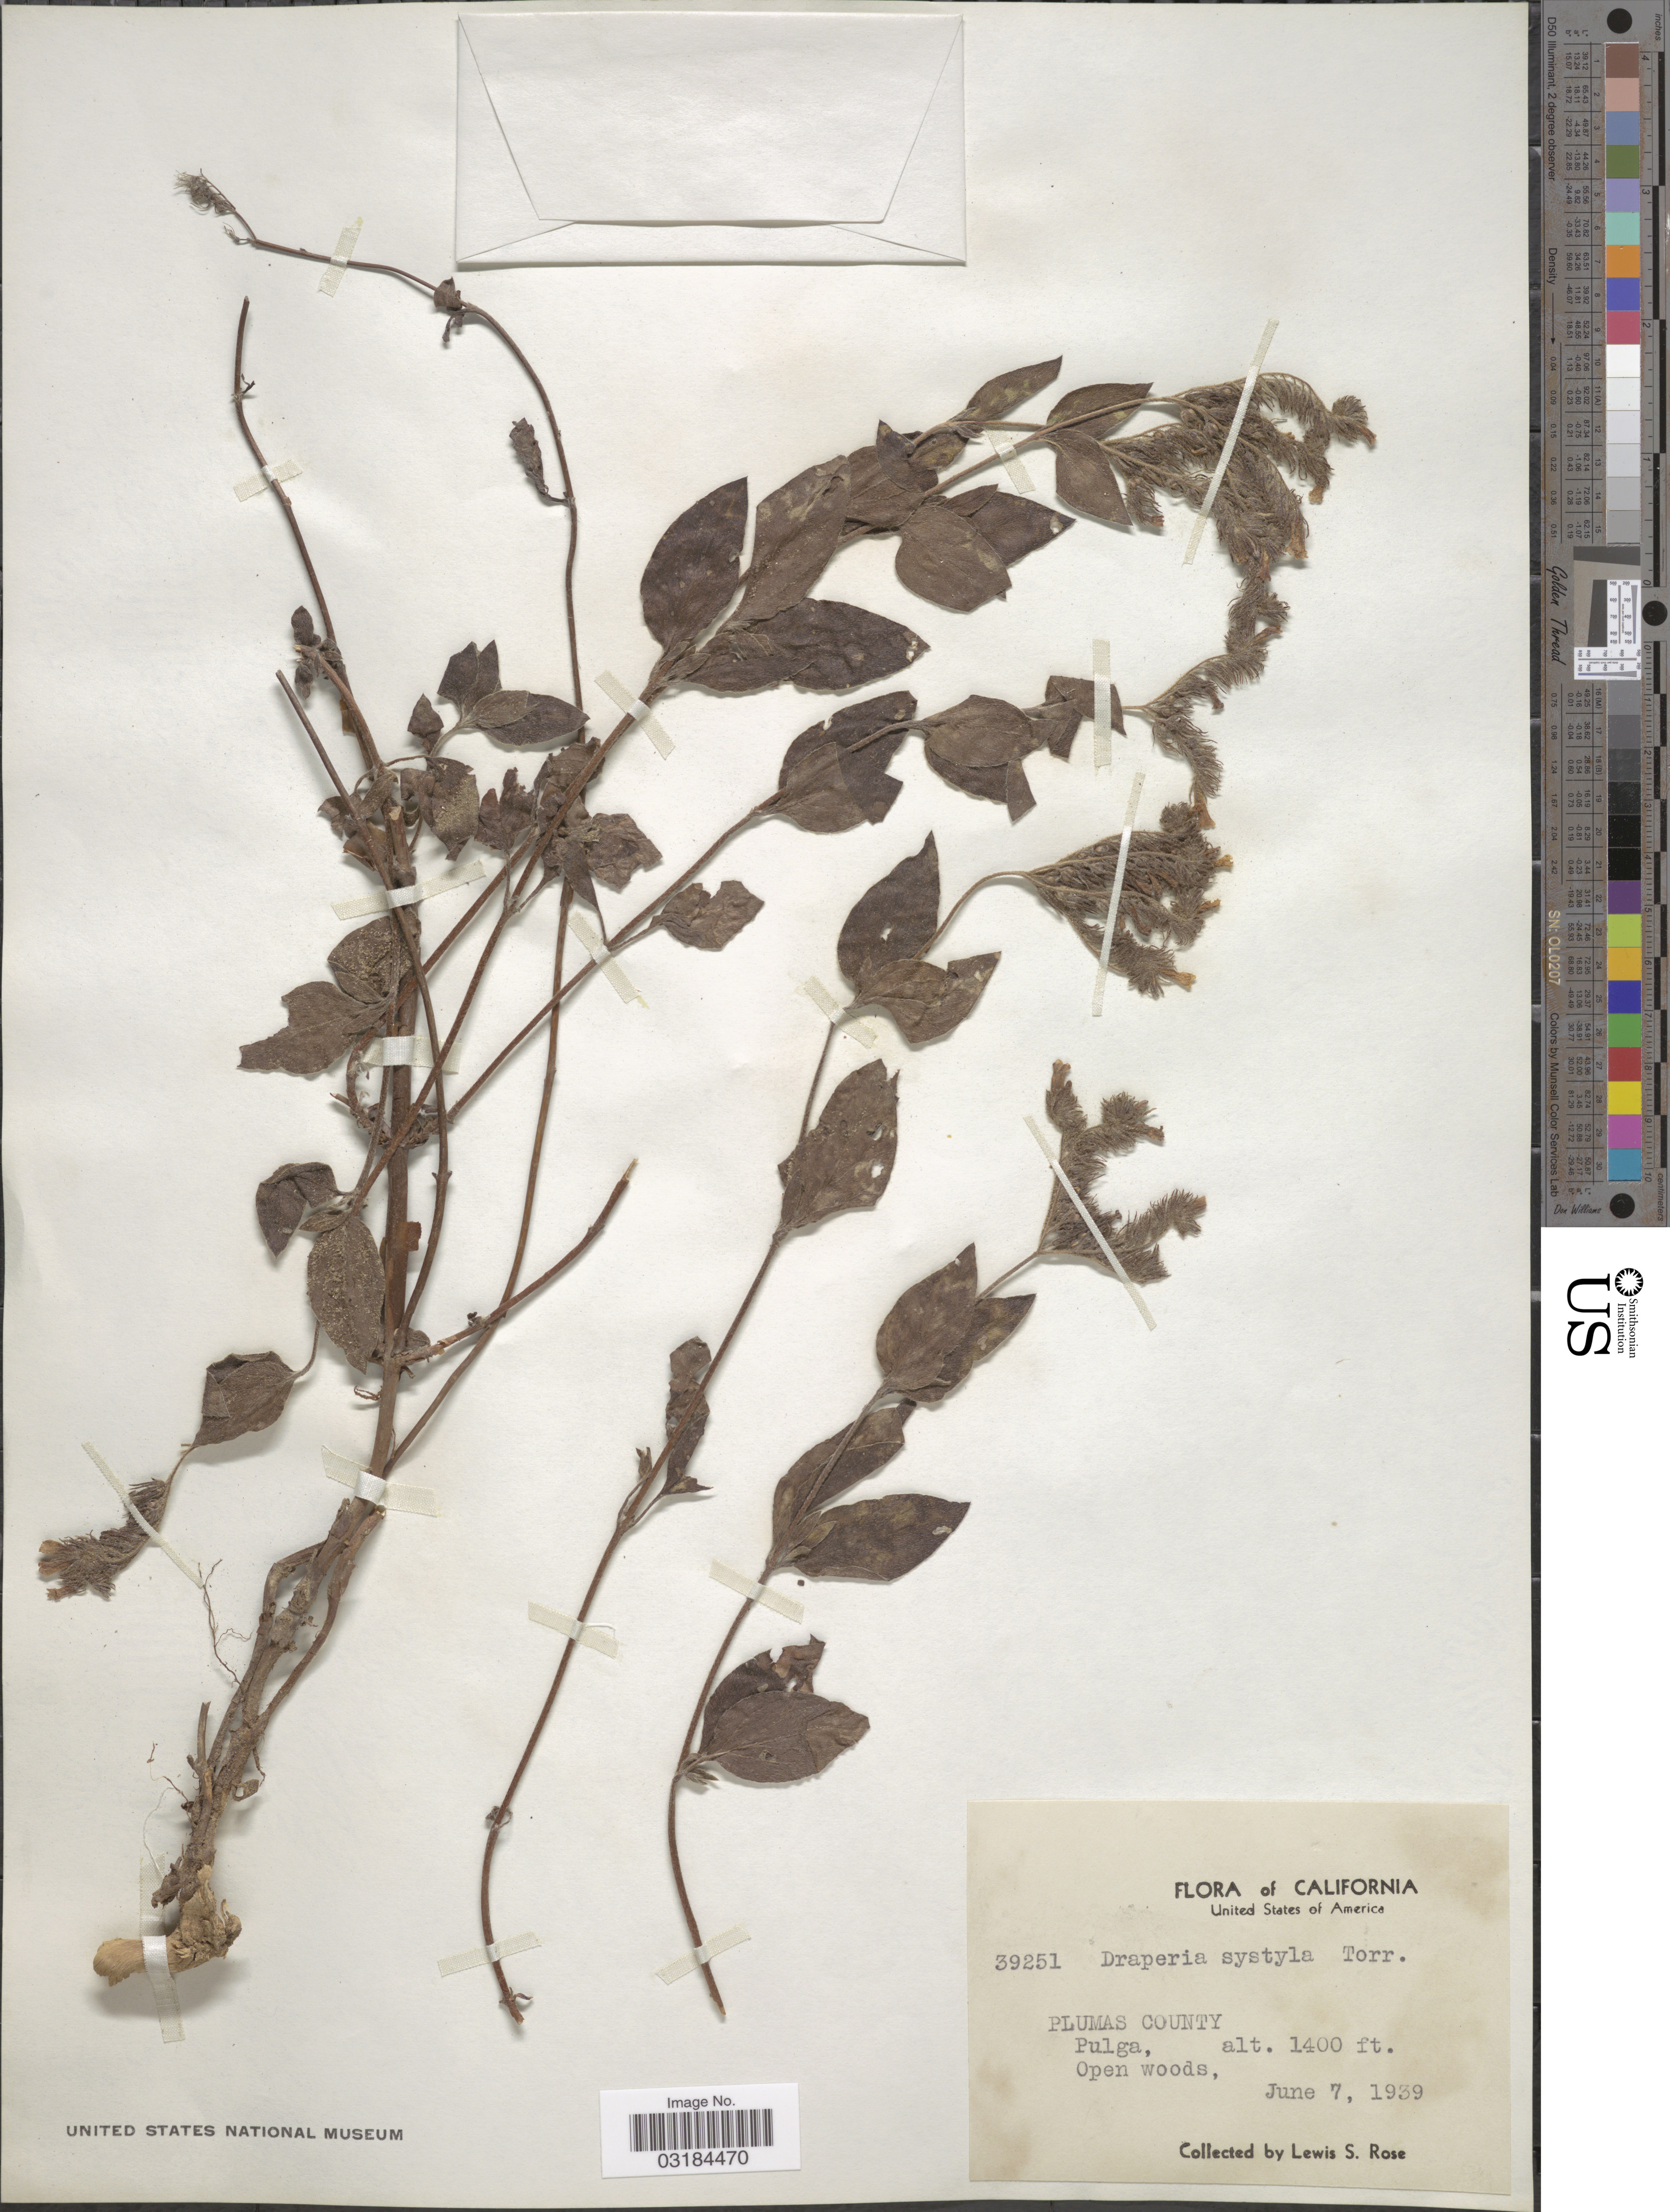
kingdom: Plantae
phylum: Tracheophyta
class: Magnoliopsida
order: Boraginales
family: Hydrophyllaceae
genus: Draperia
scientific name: Draperia systyla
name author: (A. Gray) Torr.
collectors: L. S. Rose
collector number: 39251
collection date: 1939-06-07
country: United States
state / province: California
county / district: Plumas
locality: Plumas County, Pulga.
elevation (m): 427